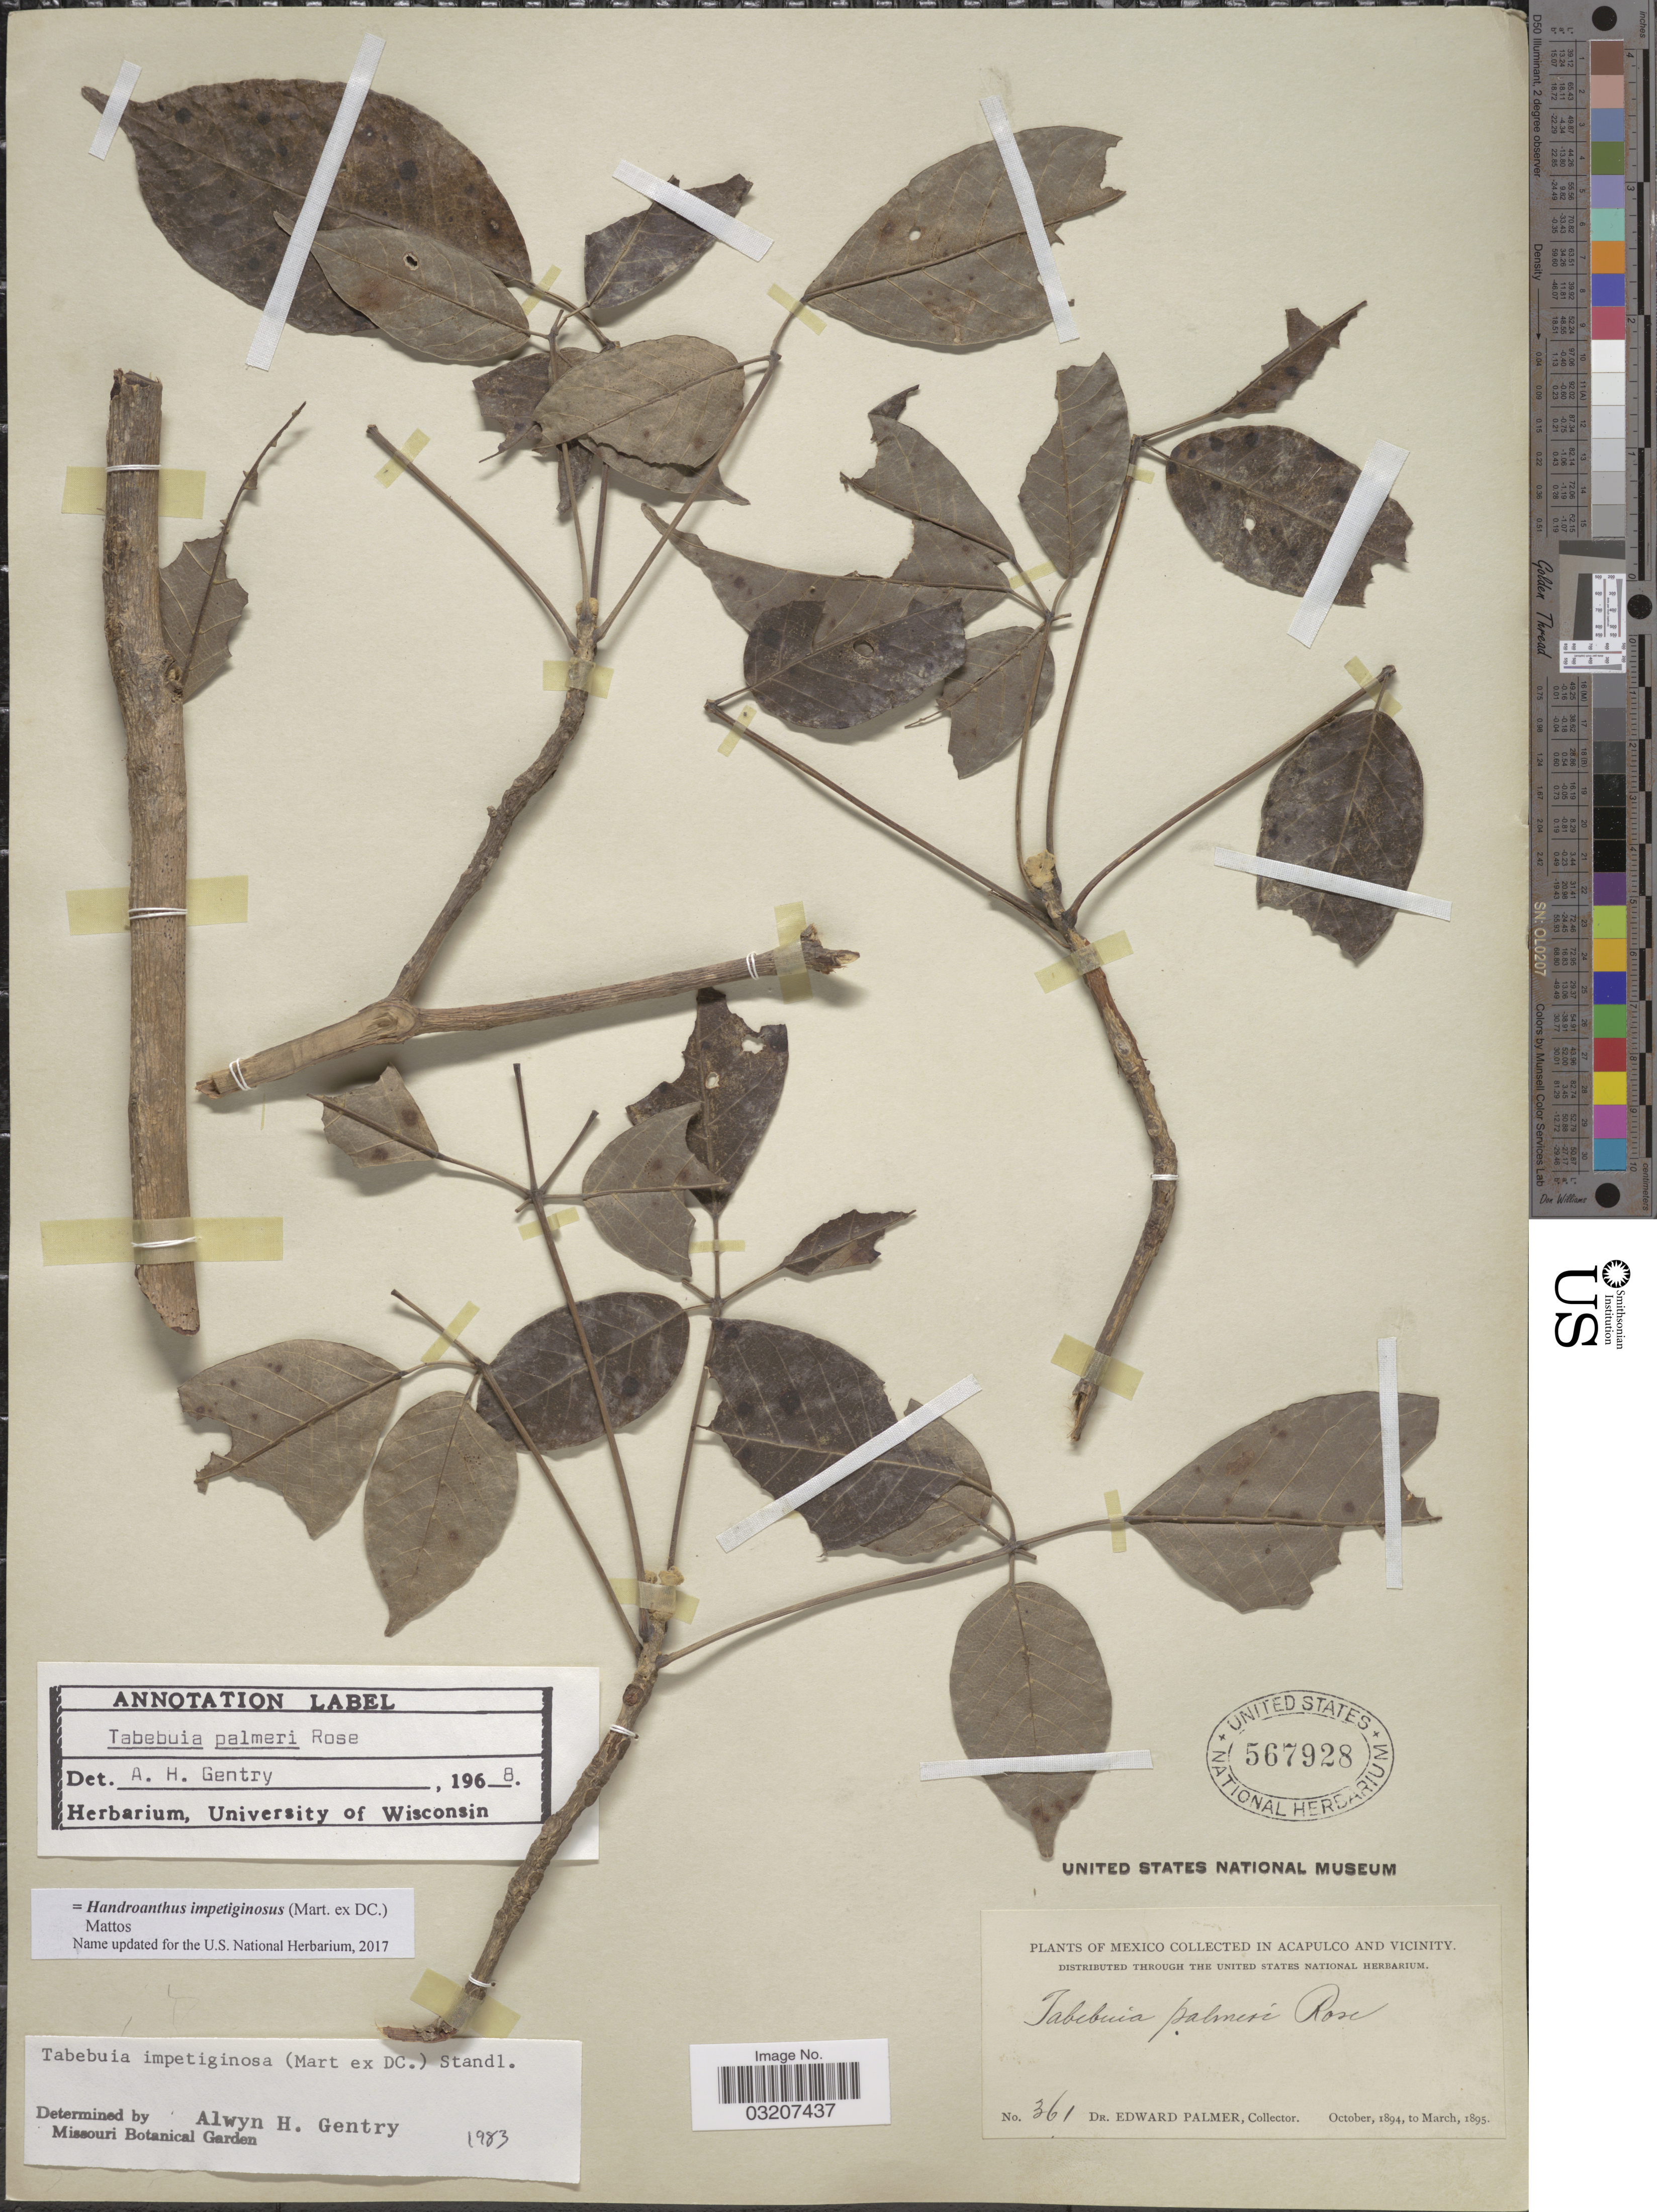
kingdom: Plantae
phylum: Tracheophyta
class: Magnoliopsida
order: Lamiales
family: Bignoniaceae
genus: Handroanthus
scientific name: Handroanthus impetiginosus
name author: (Mart. ex DC.) Mattos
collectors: E. Palmer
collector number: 361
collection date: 1894-10/1895-03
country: Mexico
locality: In Acapulco and vicinity.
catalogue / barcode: US 567928